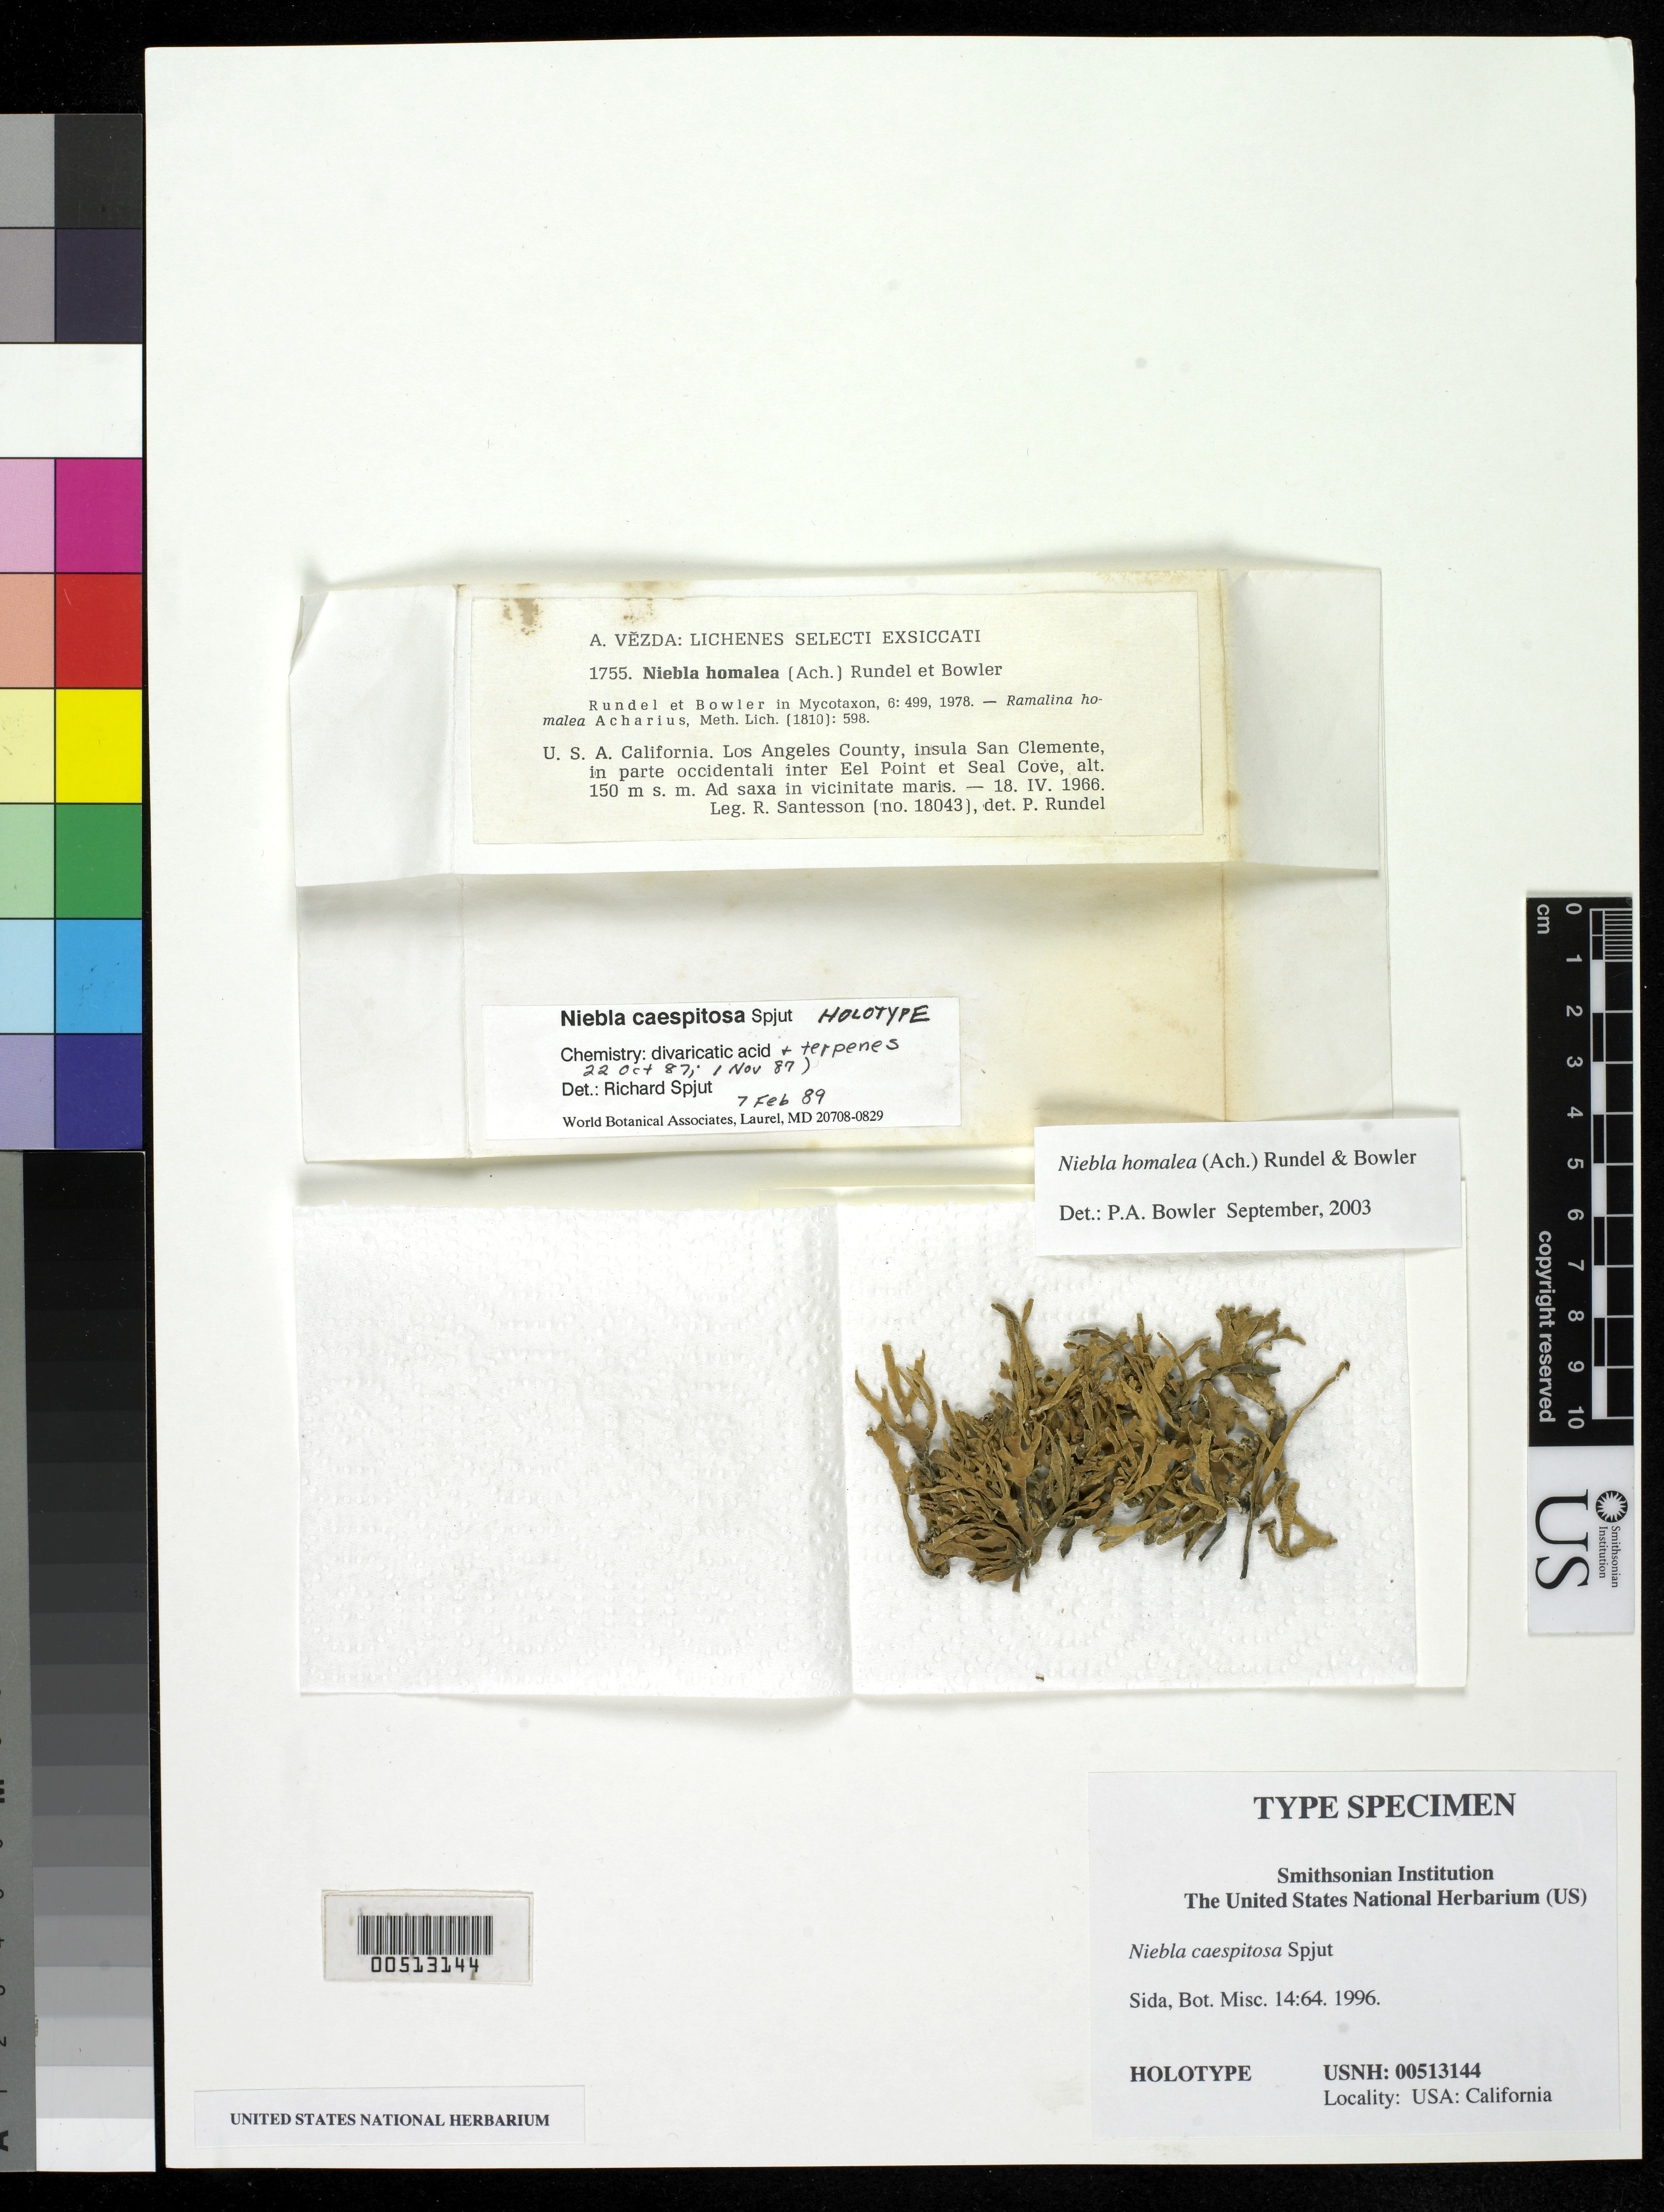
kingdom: Fungi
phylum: Ascomycota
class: Lecanoromycetes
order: Lecanorales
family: Ramalinaceae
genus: Niebla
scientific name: Niebla caespitosa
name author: Spjut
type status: Holotype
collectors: R. Santesson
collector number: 18043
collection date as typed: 18 Apr 1966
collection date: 1966-04-18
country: United States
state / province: California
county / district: Los Angeles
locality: Insula San Clemente, in parte occidentali inter Eel Point & Seal Cove. [San Clemente Island, on western part between Eel Point & Seal Cove.]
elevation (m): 150